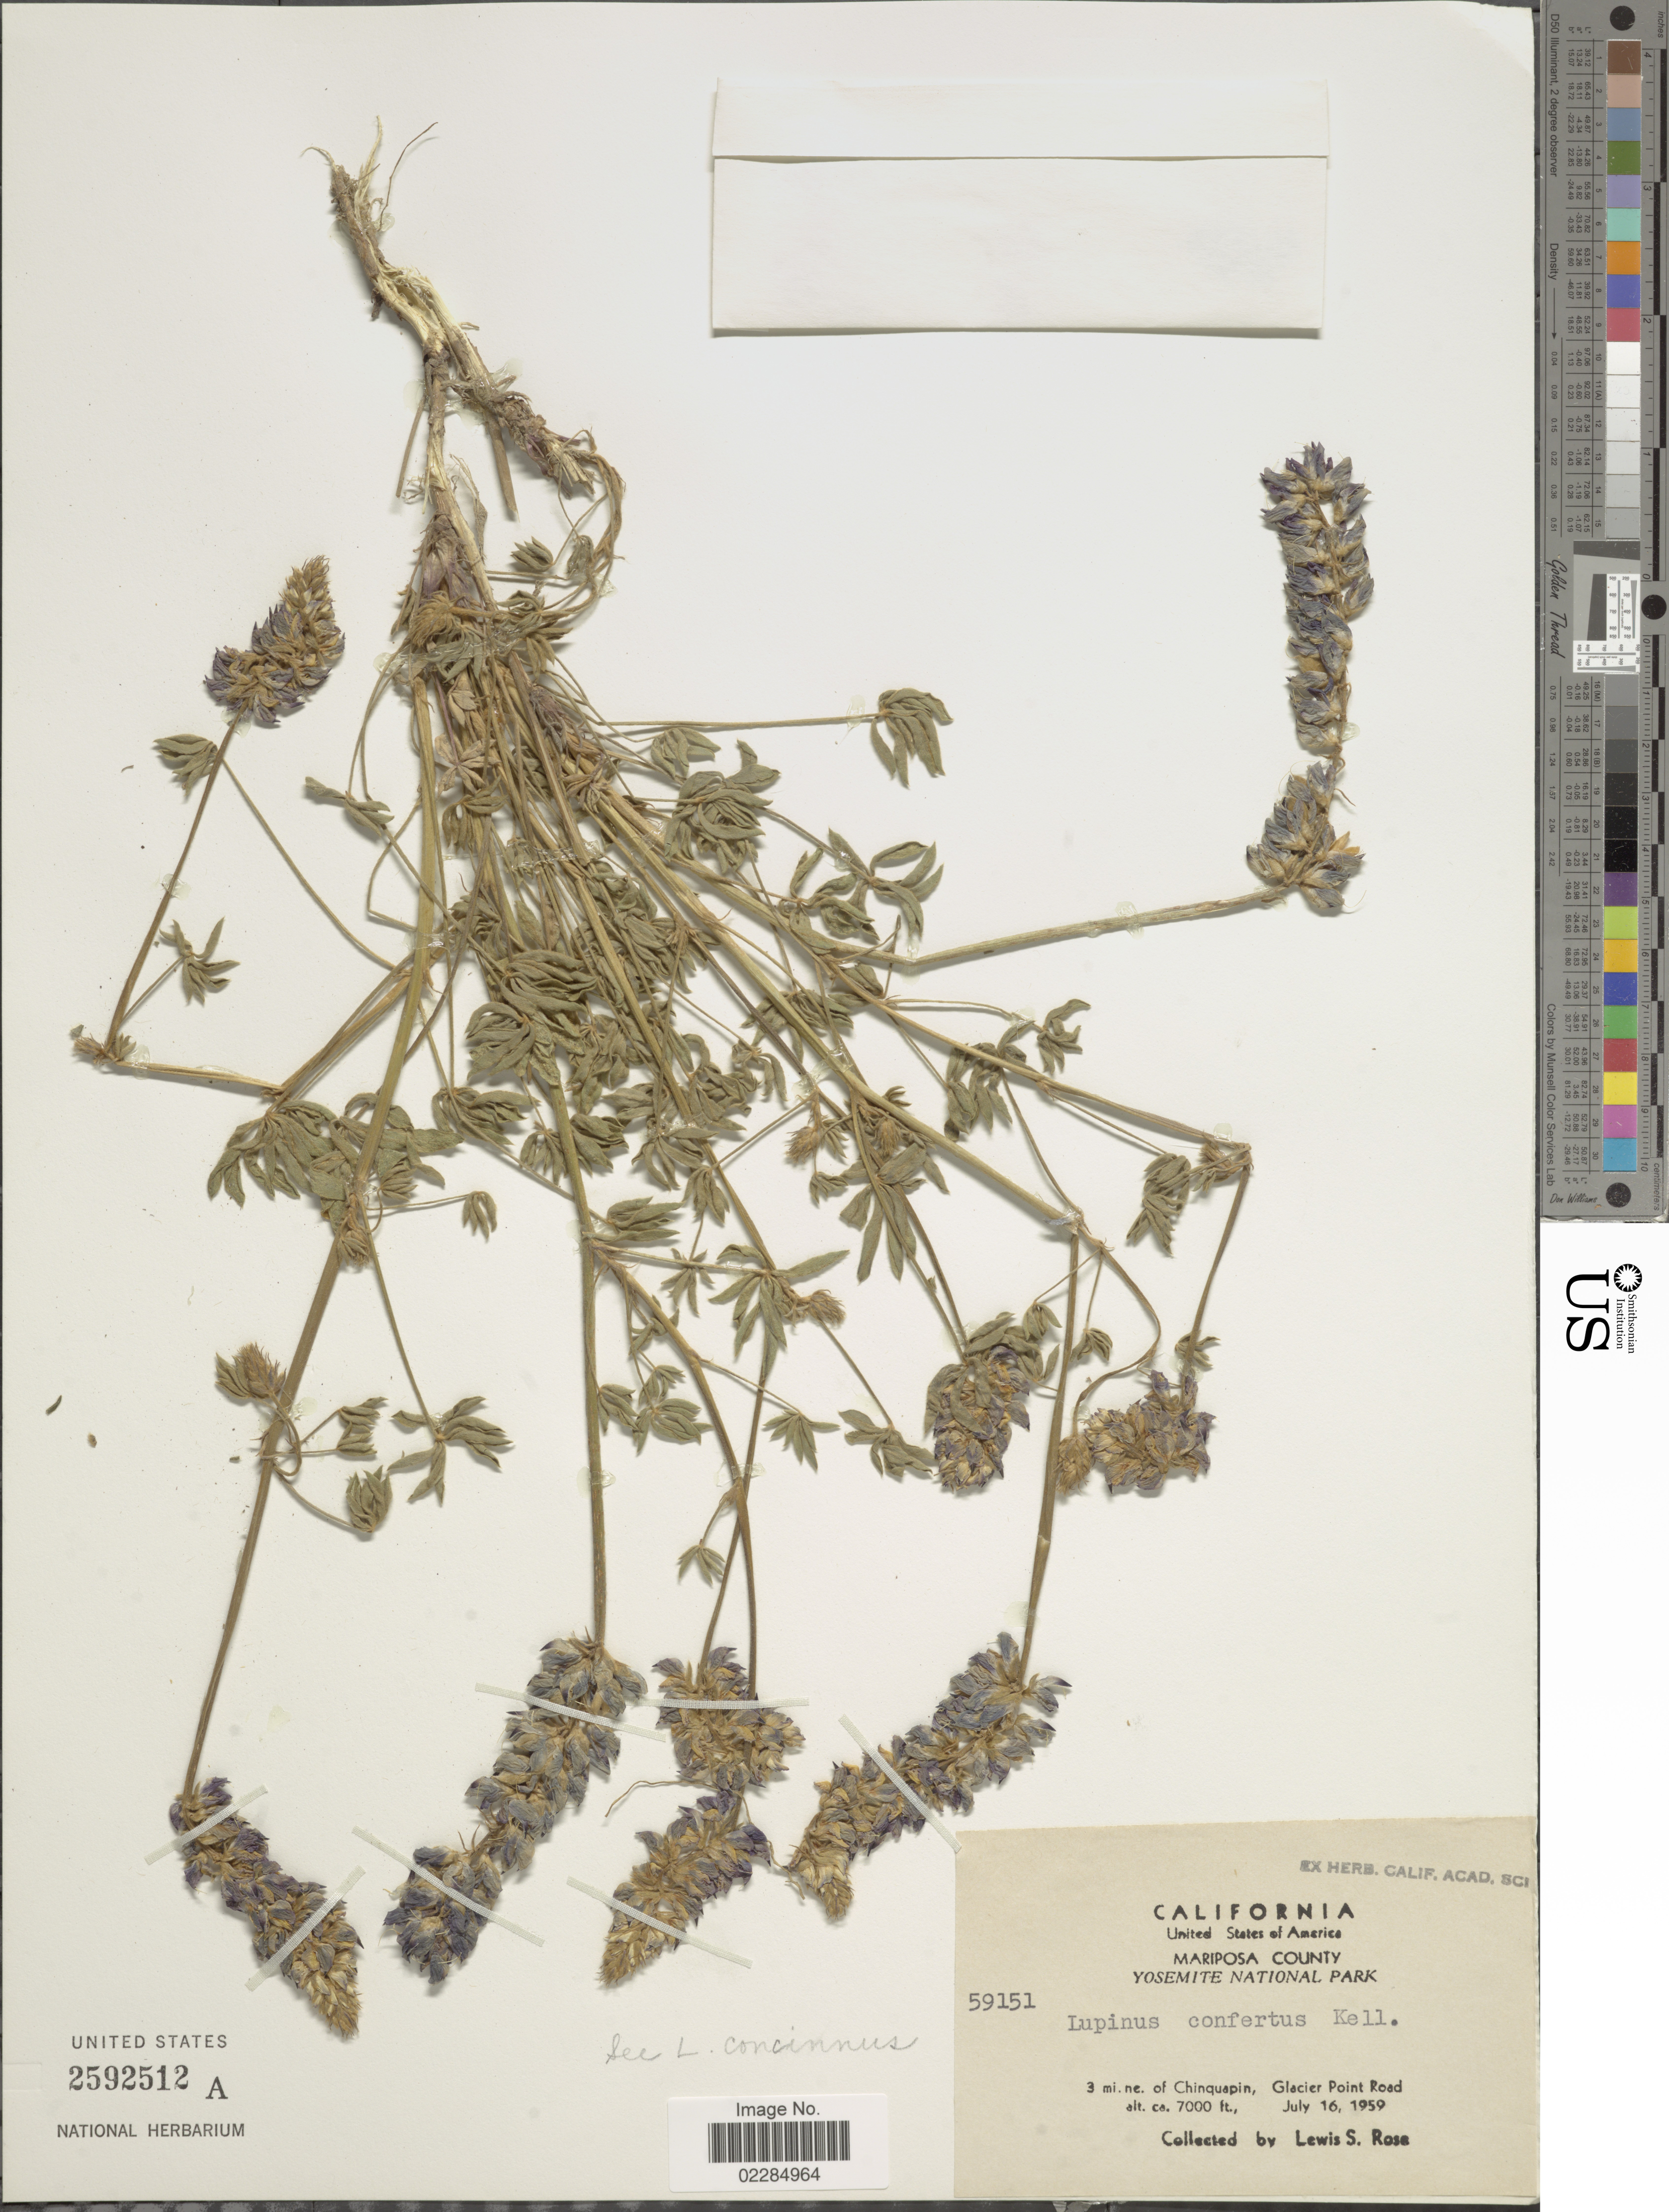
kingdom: Plantae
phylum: Tracheophyta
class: Magnoliopsida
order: Fabales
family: Fabaceae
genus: Lupinus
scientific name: Lupinus concinnus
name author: J. Agardh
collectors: L. S. Rose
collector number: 59151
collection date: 1959-07-16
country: United States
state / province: California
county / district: Mariposa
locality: Mariposa County. Yosemite National Park. 3 mi. ne. of Chinquapin. Glacier Point Road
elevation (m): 2134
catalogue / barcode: US 2592512A